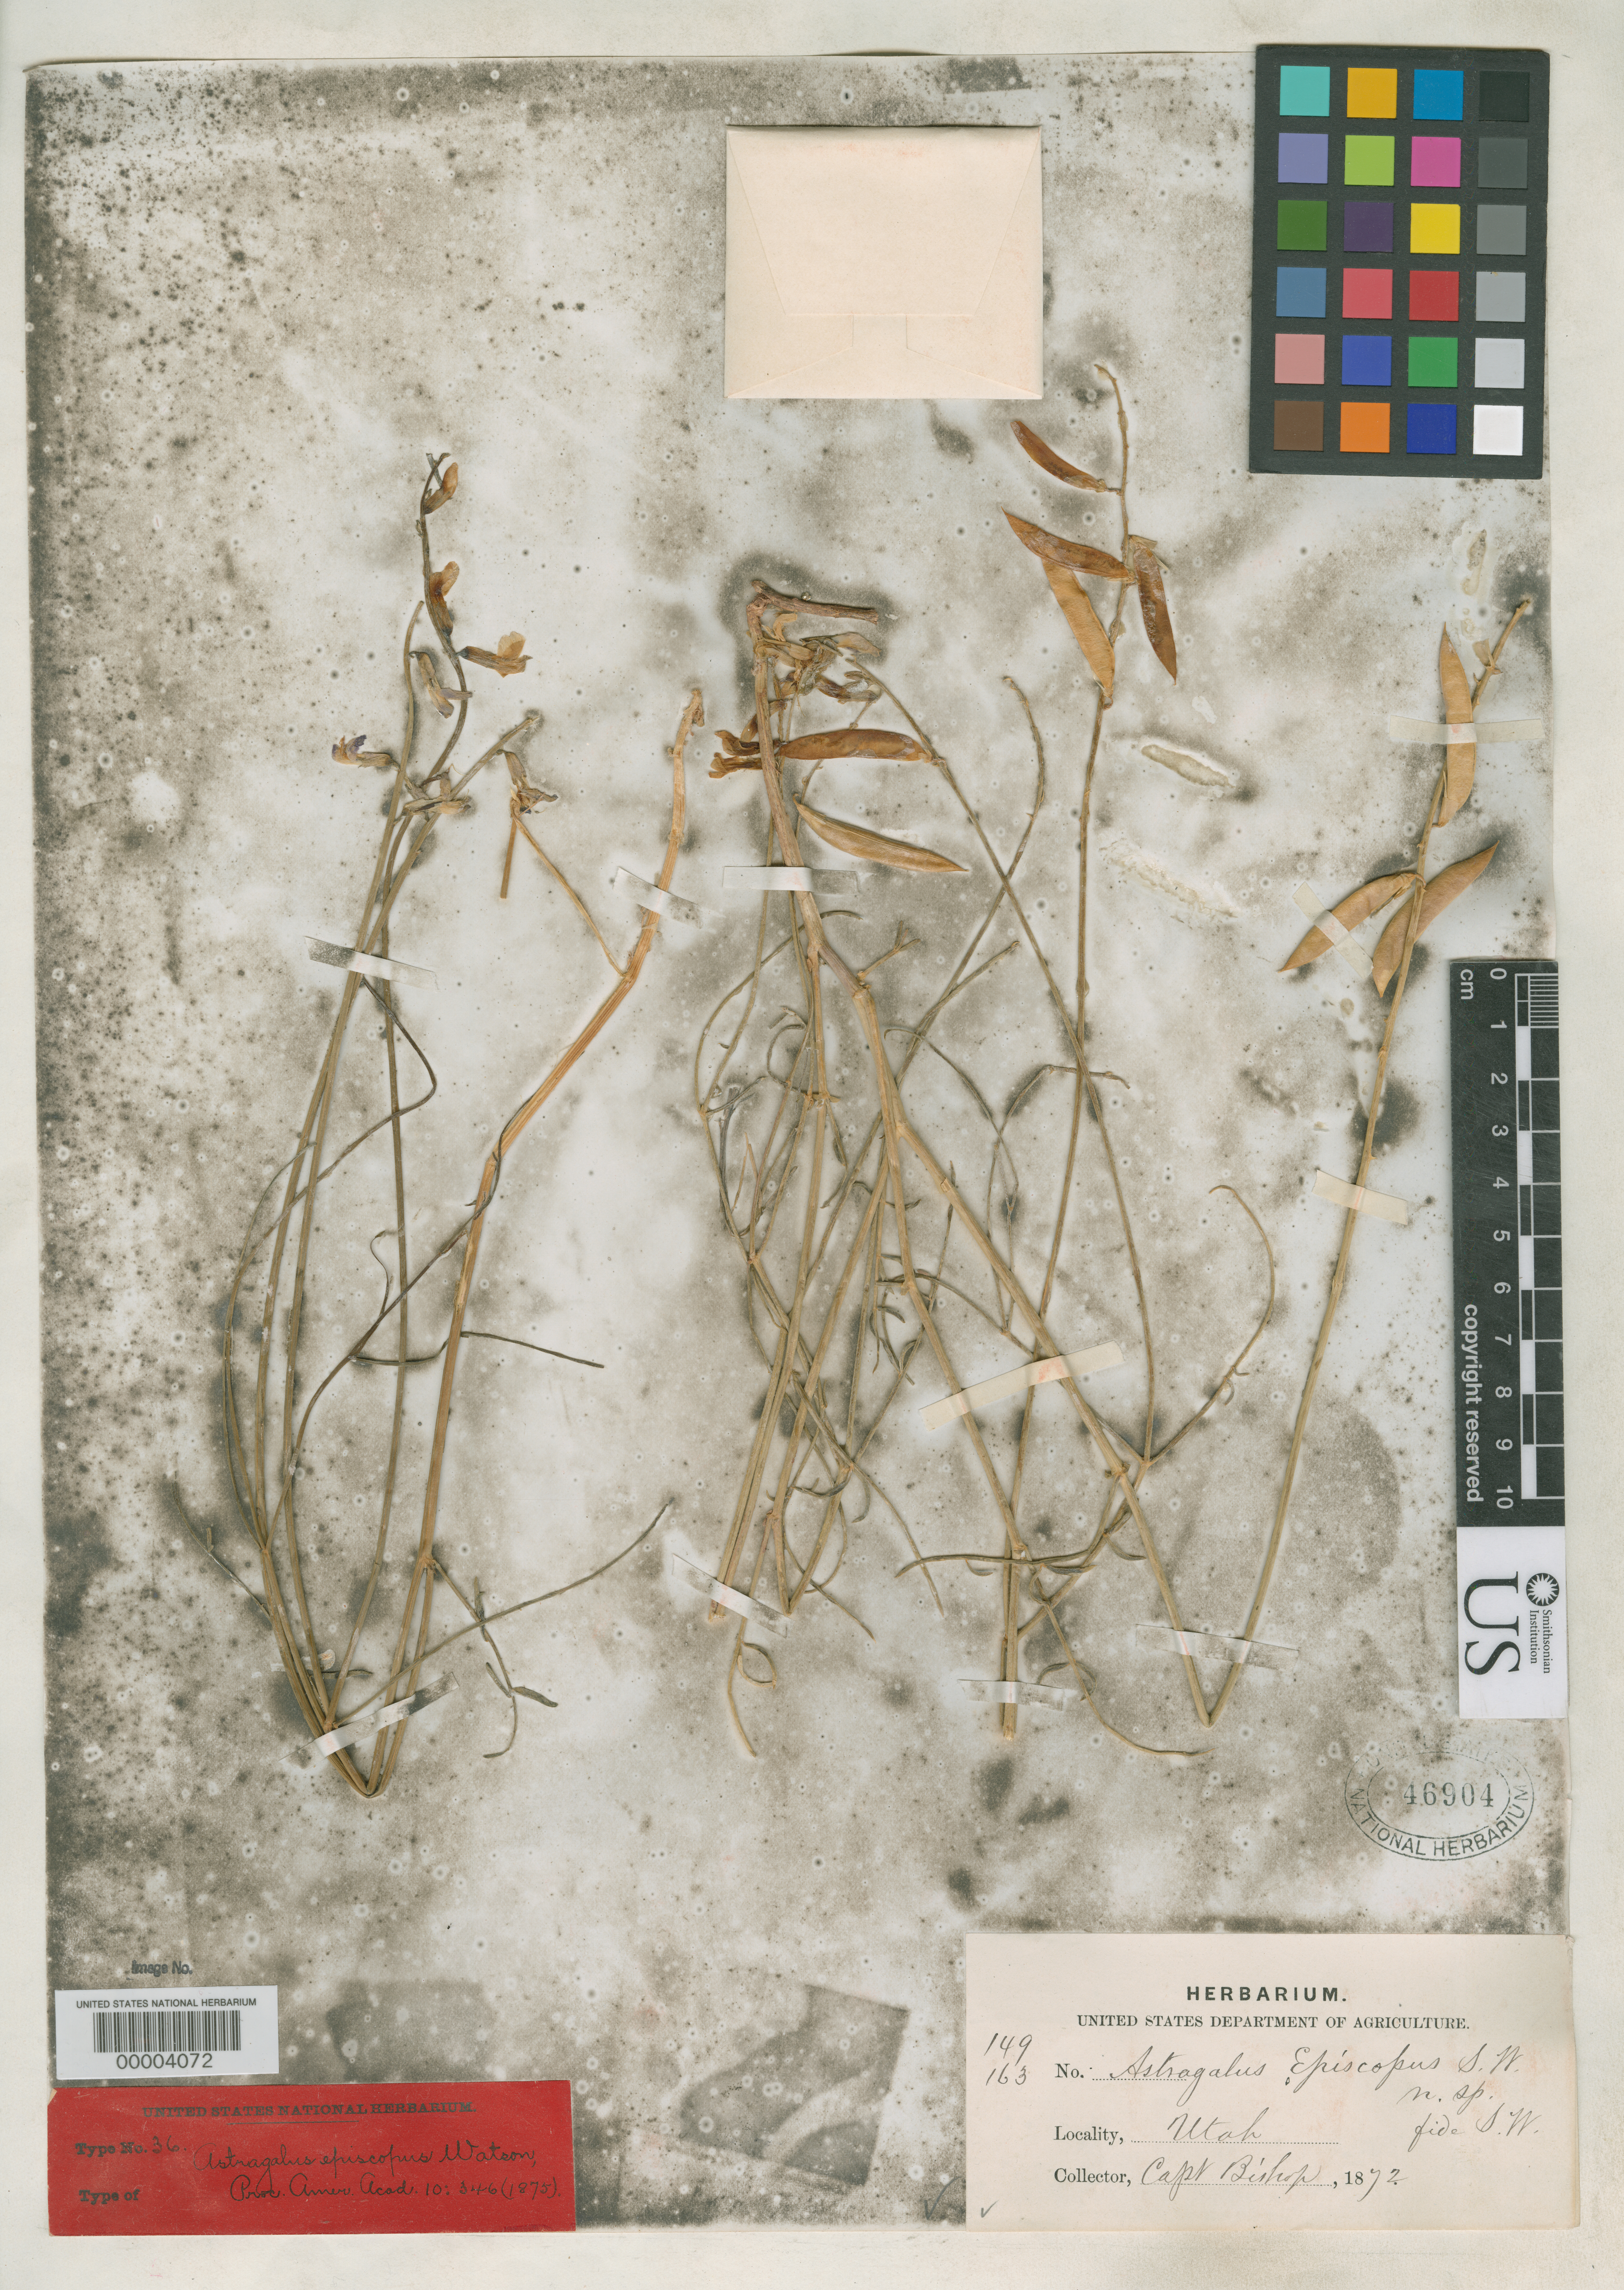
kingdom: Plantae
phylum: Tracheophyta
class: Magnoliopsida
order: Fabales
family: Fabaceae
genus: Astragalus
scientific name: Astragalus episcopus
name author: S. Watson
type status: Isotype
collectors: F. M. Bishop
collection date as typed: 1872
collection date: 1872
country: United States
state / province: Utah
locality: Southern (part).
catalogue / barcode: US 46904